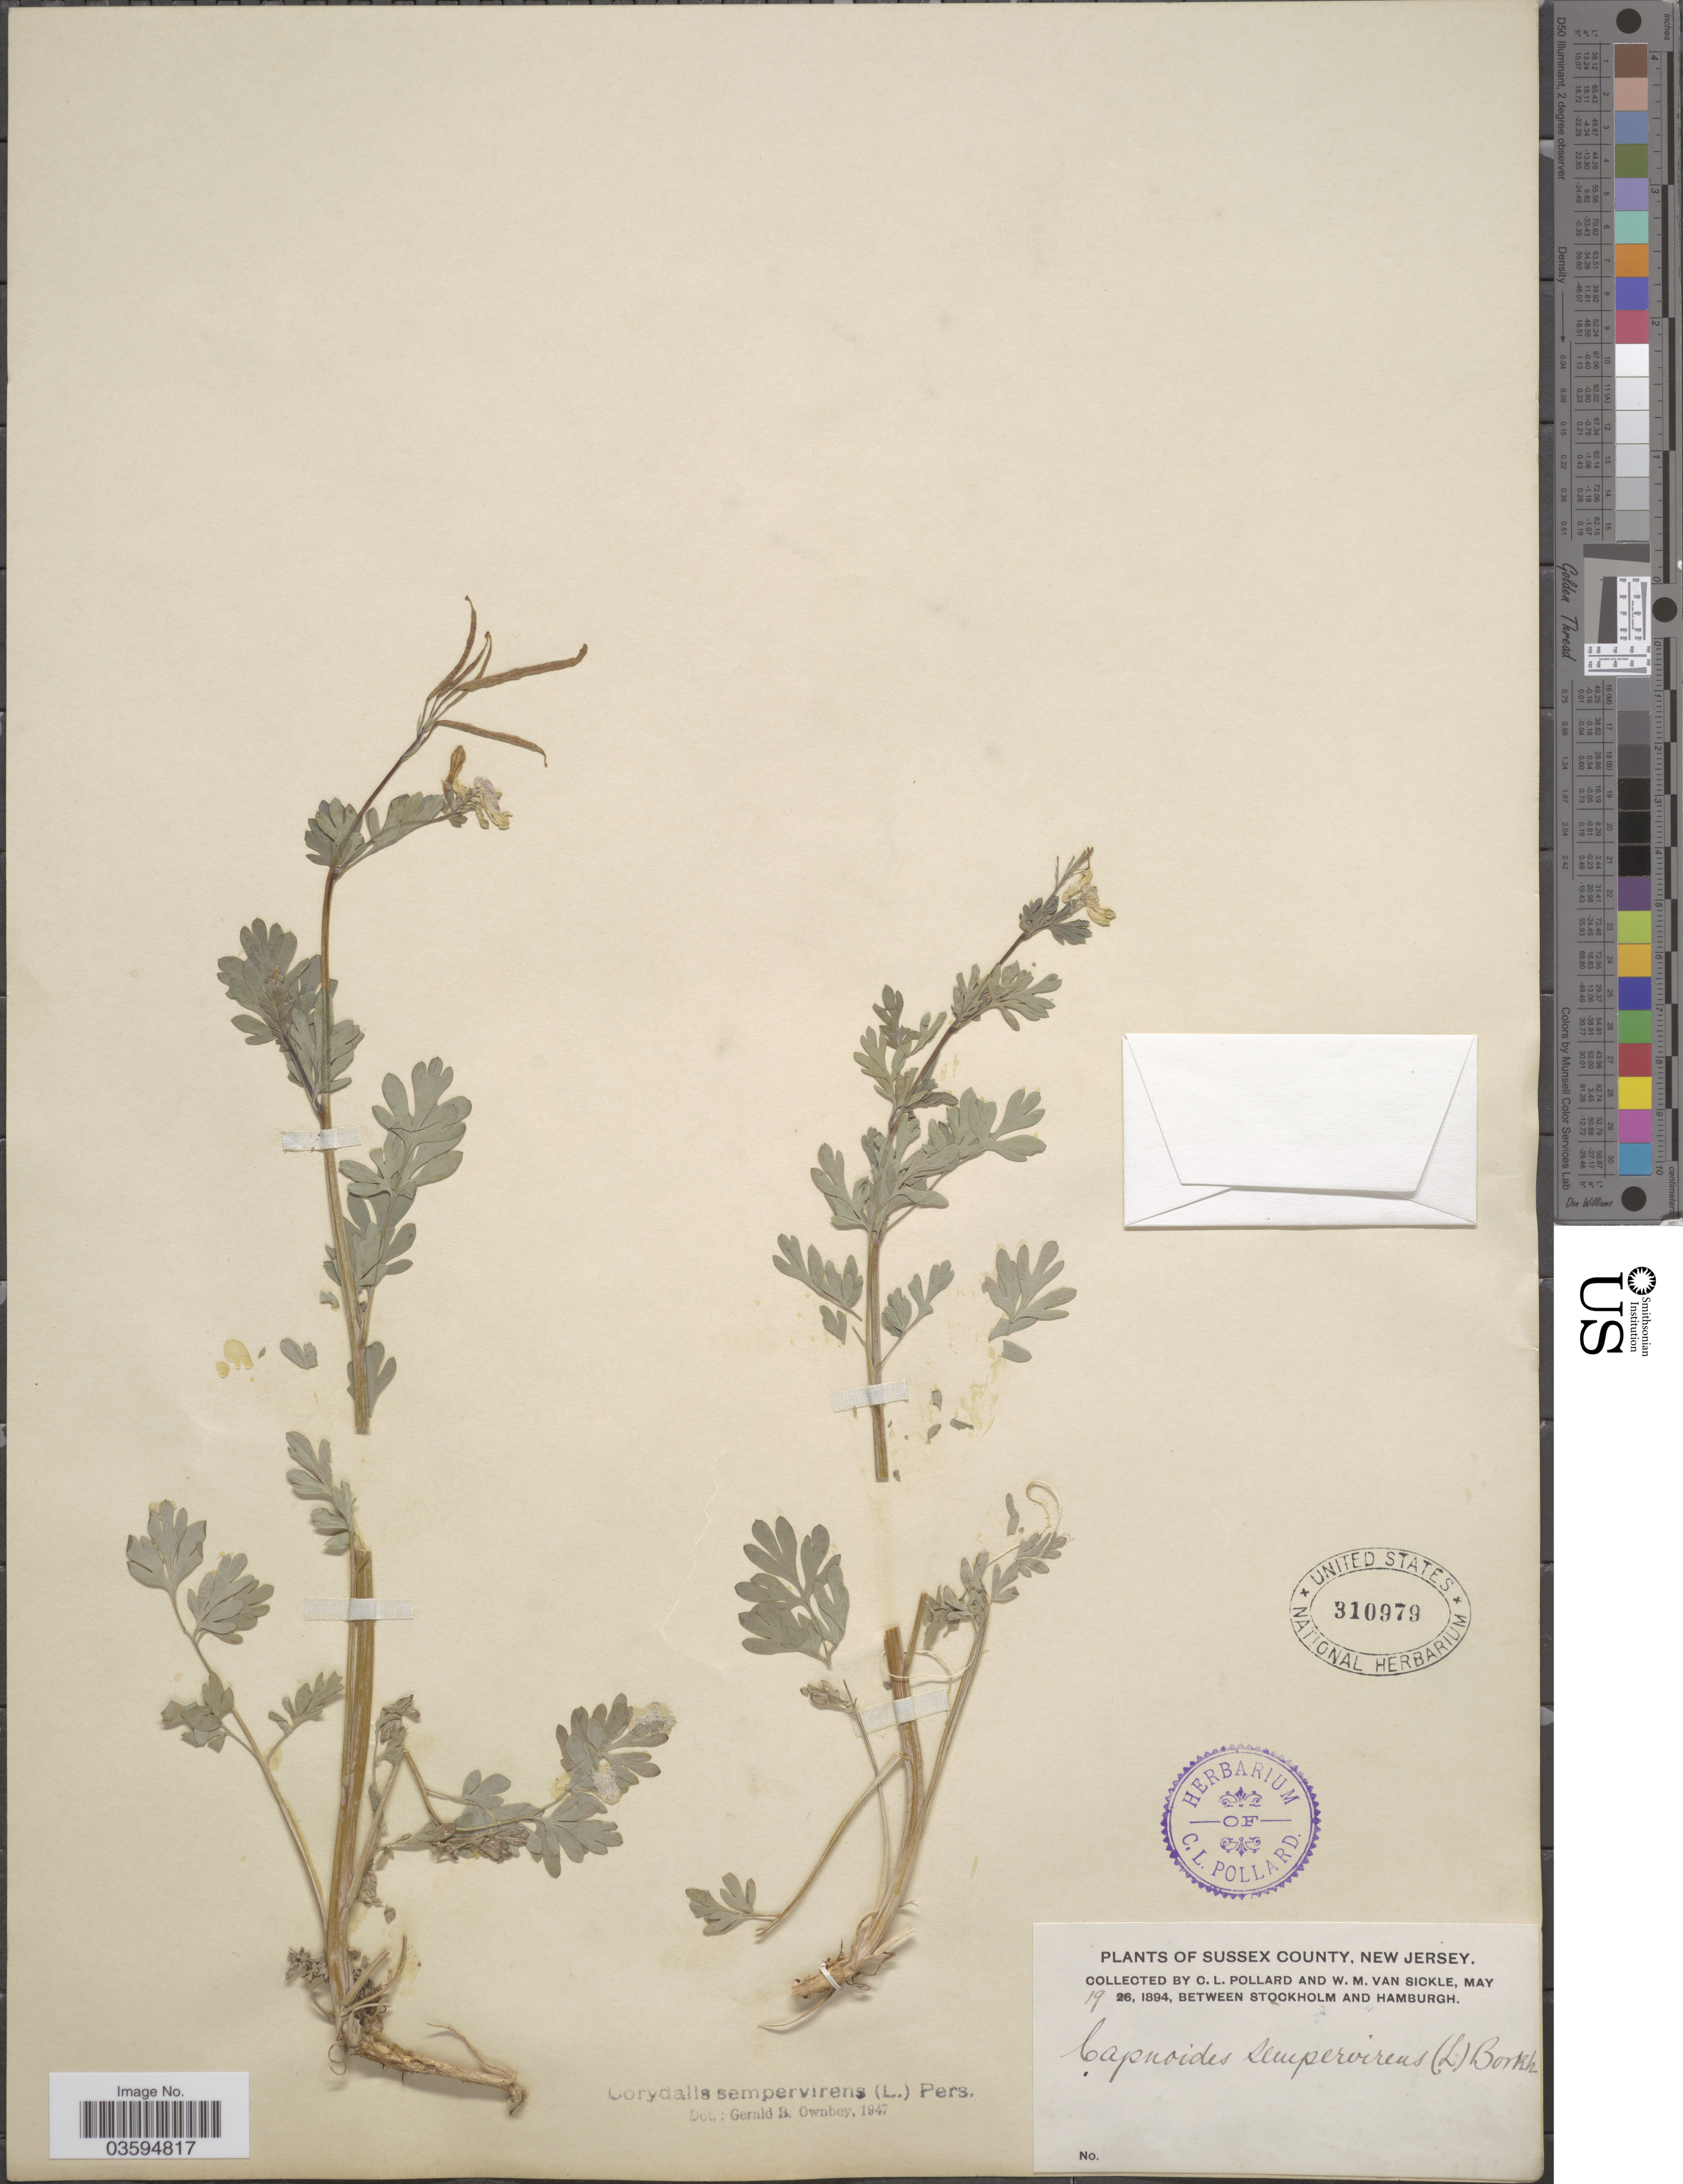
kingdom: Plantae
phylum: Tracheophyta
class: Magnoliopsida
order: Ranunculales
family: Papaveraceae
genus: Capnoides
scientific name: Capnoides sempervirens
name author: (L.) Borkh.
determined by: Strong, M. T., (US), Smithsonian Institution - National Museum of Natural History (UNITED STATES)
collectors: C. L. Pollard & W. M. Van Sickle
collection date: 1894-05-19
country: United States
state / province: New Jersey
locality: Sussex County. Between Stockholm and Hamburgh.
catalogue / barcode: US 310979